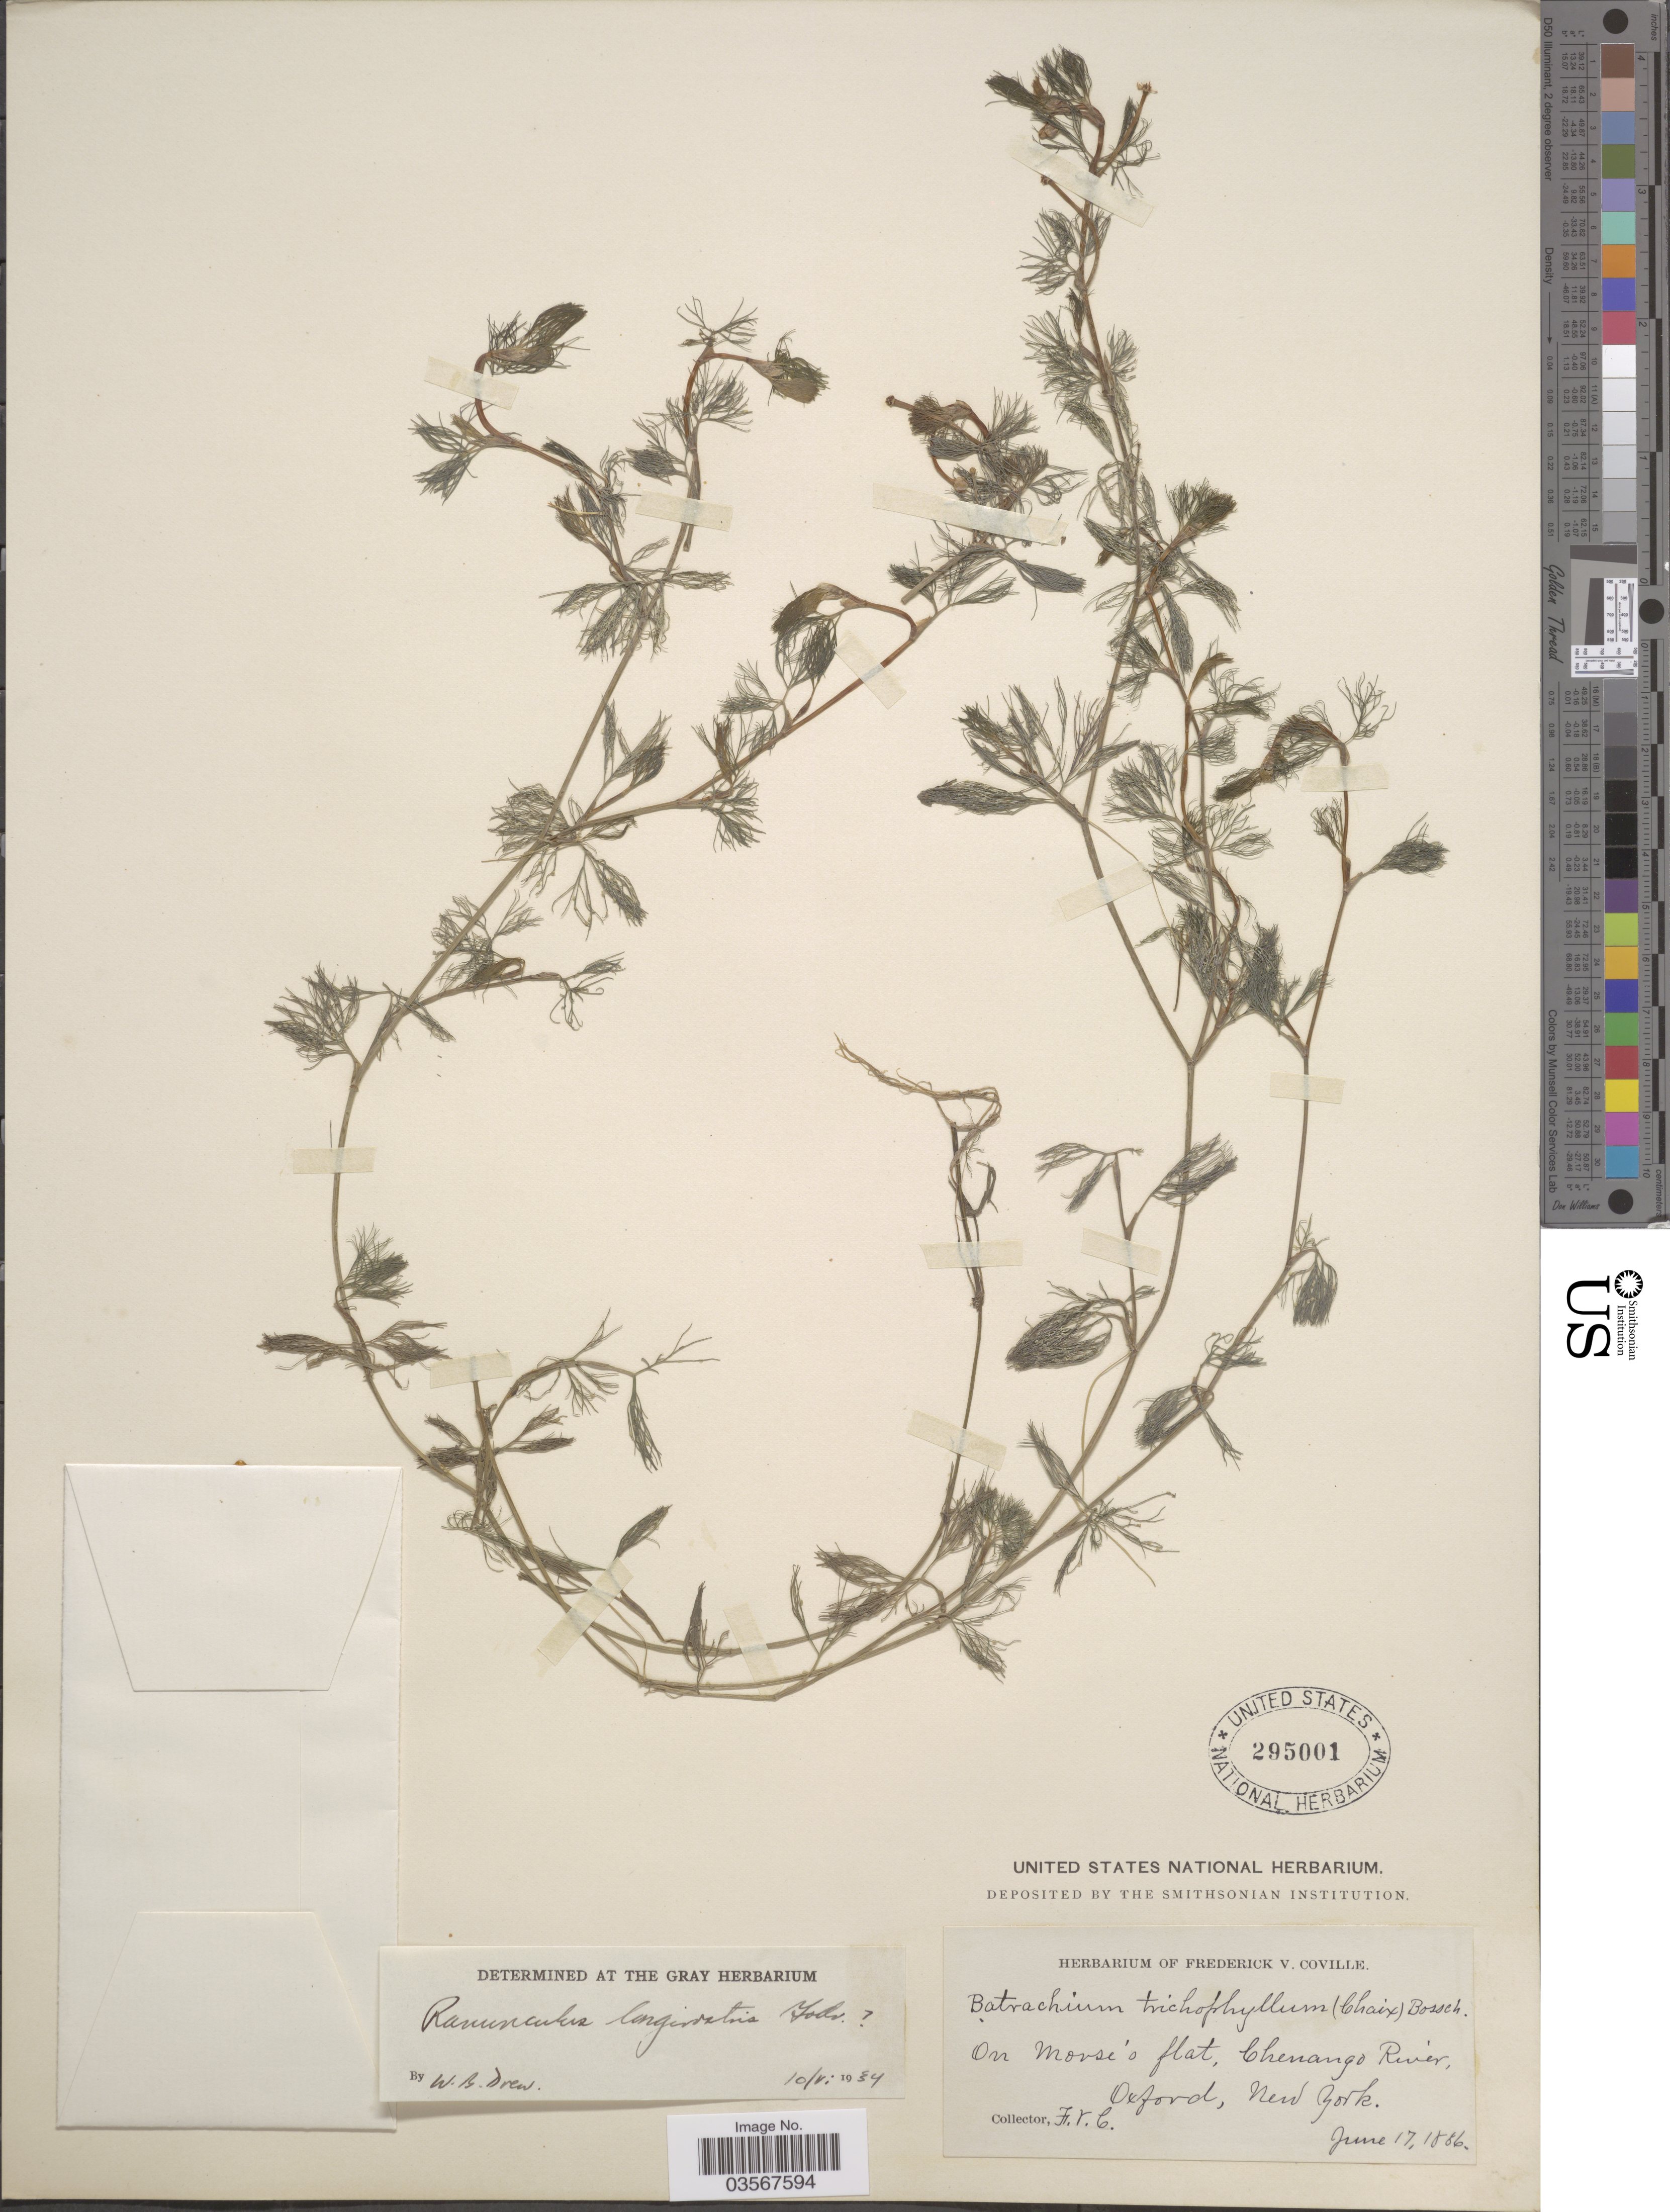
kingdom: Plantae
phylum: Tracheophyta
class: Magnoliopsida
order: Ranunculales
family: Ranunculaceae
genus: Ranunculus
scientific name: Ranunculus longirostris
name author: Godr.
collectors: F. V. Coville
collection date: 1886-06-17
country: United States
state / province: New York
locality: On Morse's flat, Chenango River, Oxford.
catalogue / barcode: US 295001